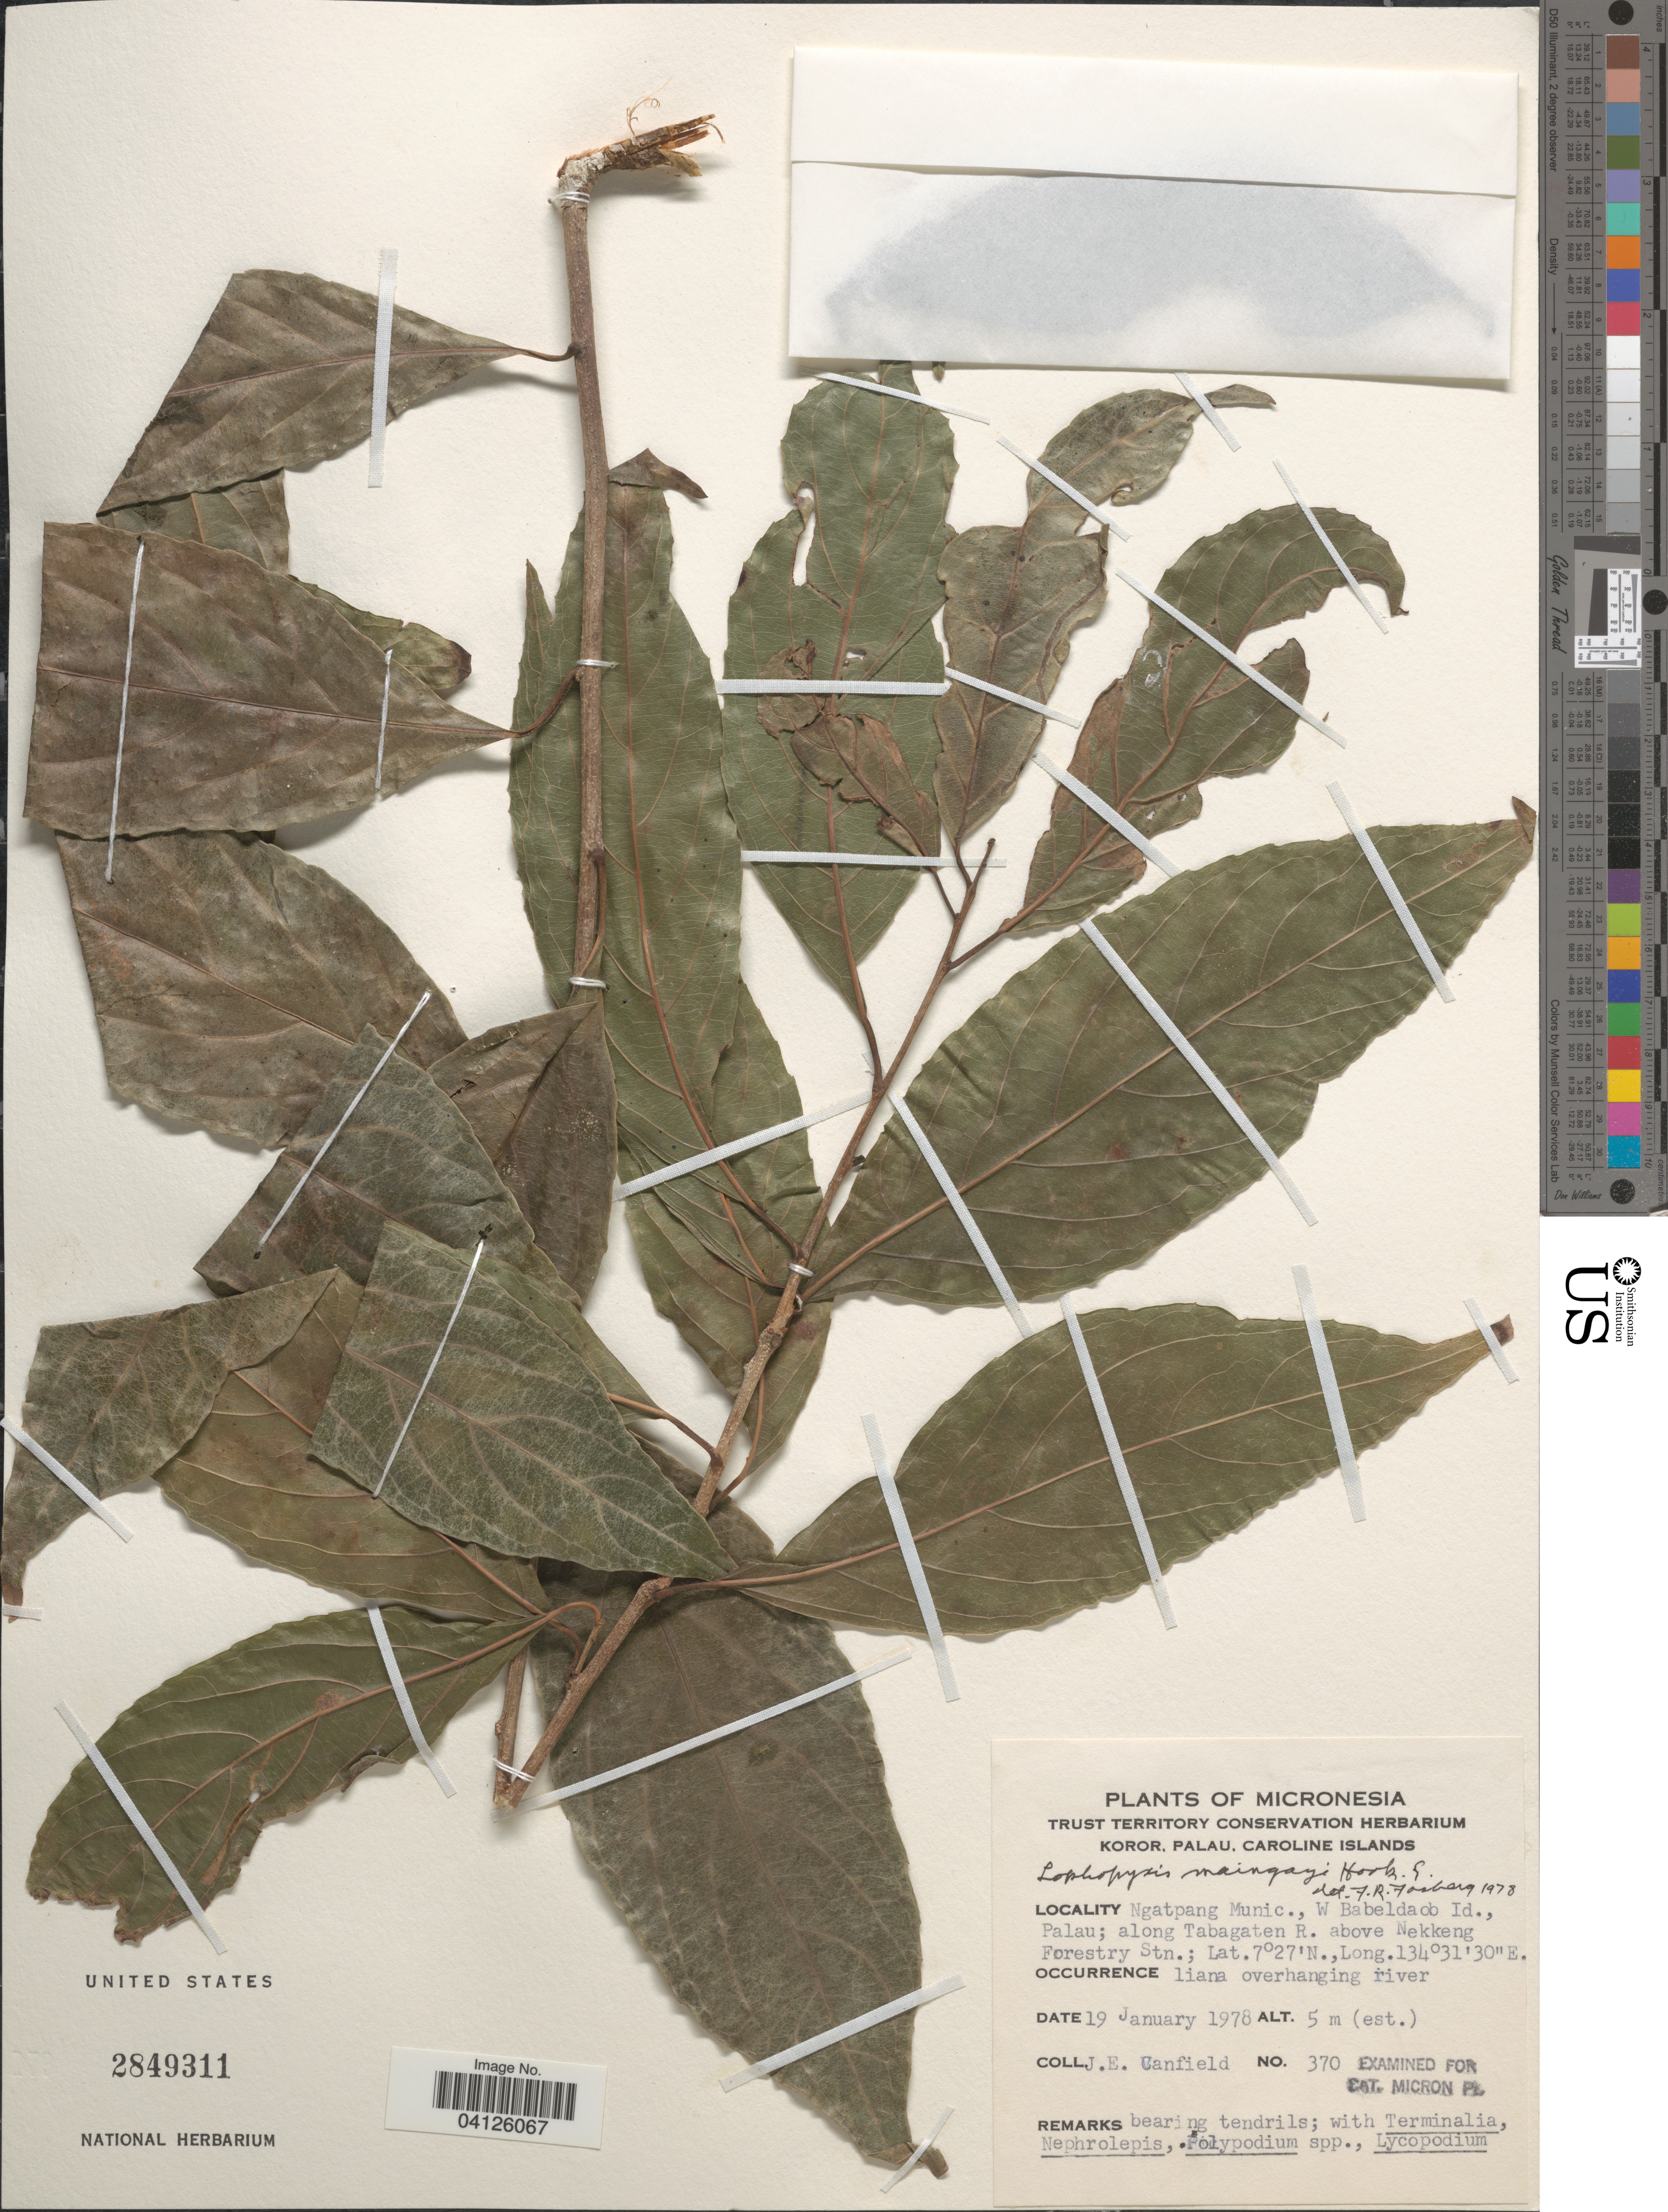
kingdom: Plantae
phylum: Tracheophyta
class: Magnoliopsida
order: Malpighiales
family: Lophopyxidaceae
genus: Lophopyxis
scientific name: Lophopyxis maingayi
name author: Hook. f.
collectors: J. E. Canfield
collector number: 370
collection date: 1978-01-19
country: Palau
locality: Ngatpang Munic., W Babeldaob Id., Palau; along Tabagaten R. above Nekkeng Forestry Stn.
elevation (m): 5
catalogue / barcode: US 2849311